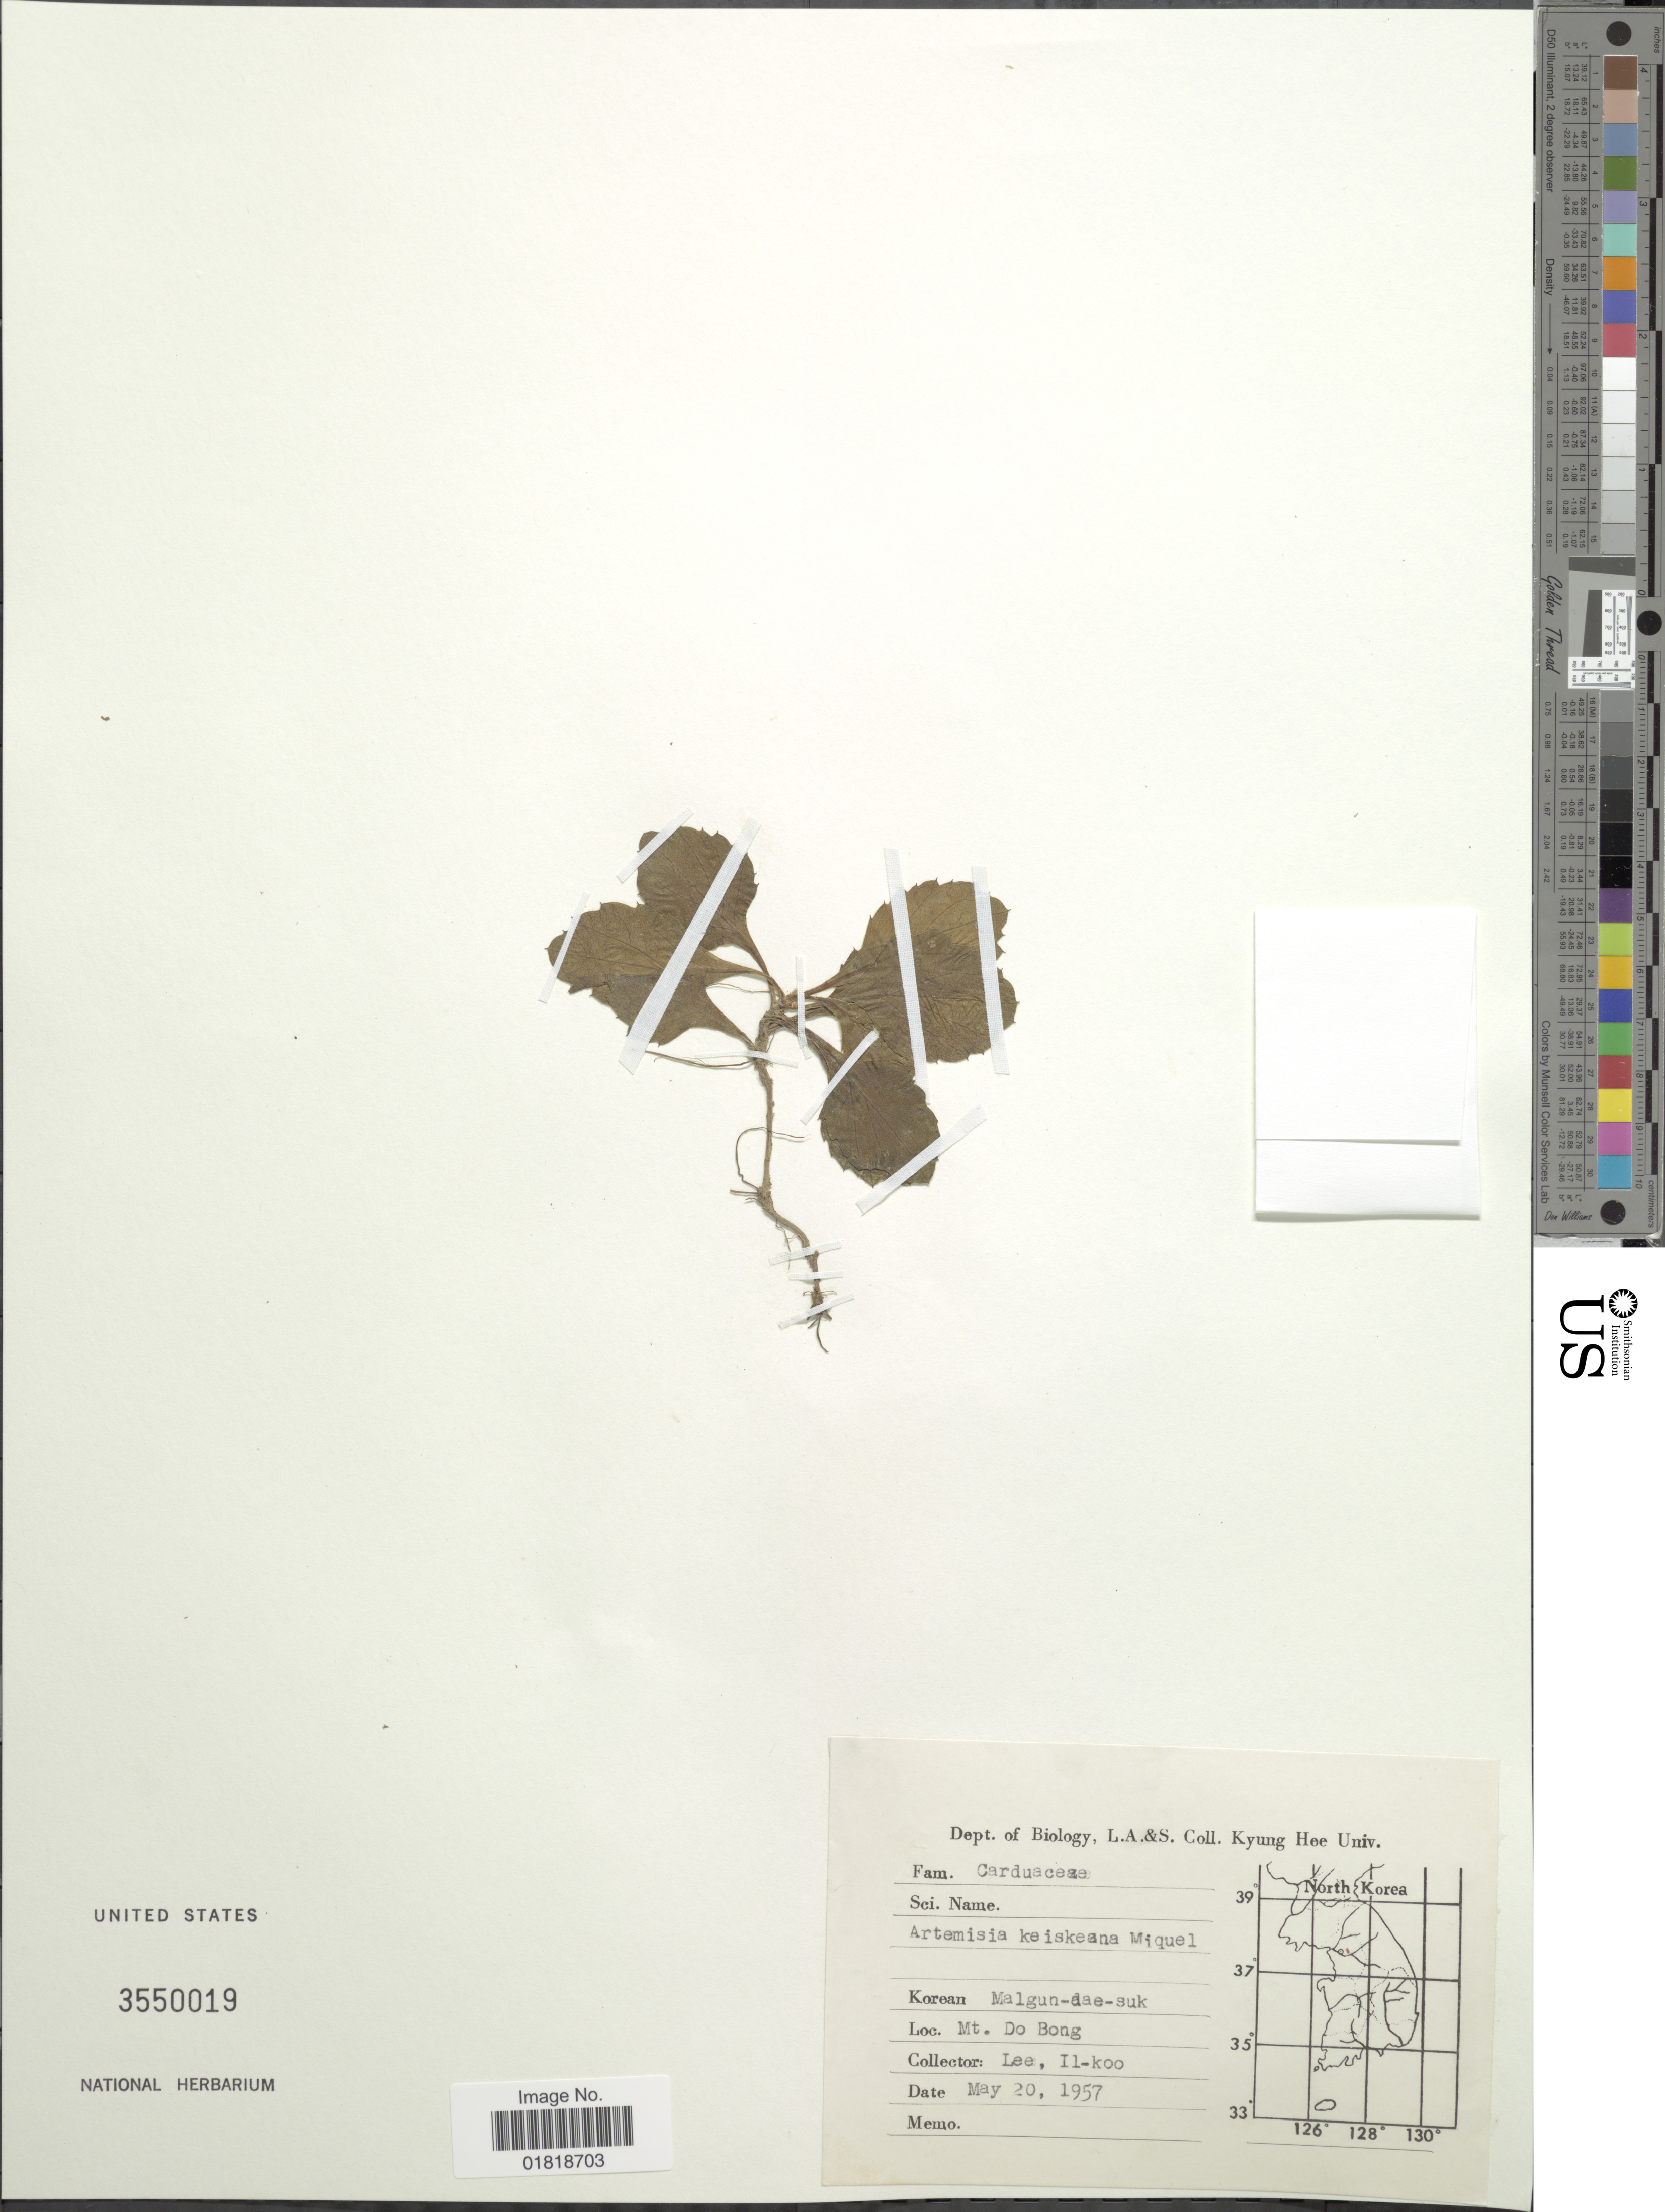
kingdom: Plantae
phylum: Tracheophyta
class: Magnoliopsida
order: Asterales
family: Asteraceae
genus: Artemisia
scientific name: Artemisia keiskeana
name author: Miq.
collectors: I. Lee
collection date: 1957-05-20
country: South Korea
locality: Mt. Do Bong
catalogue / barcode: US 3550019